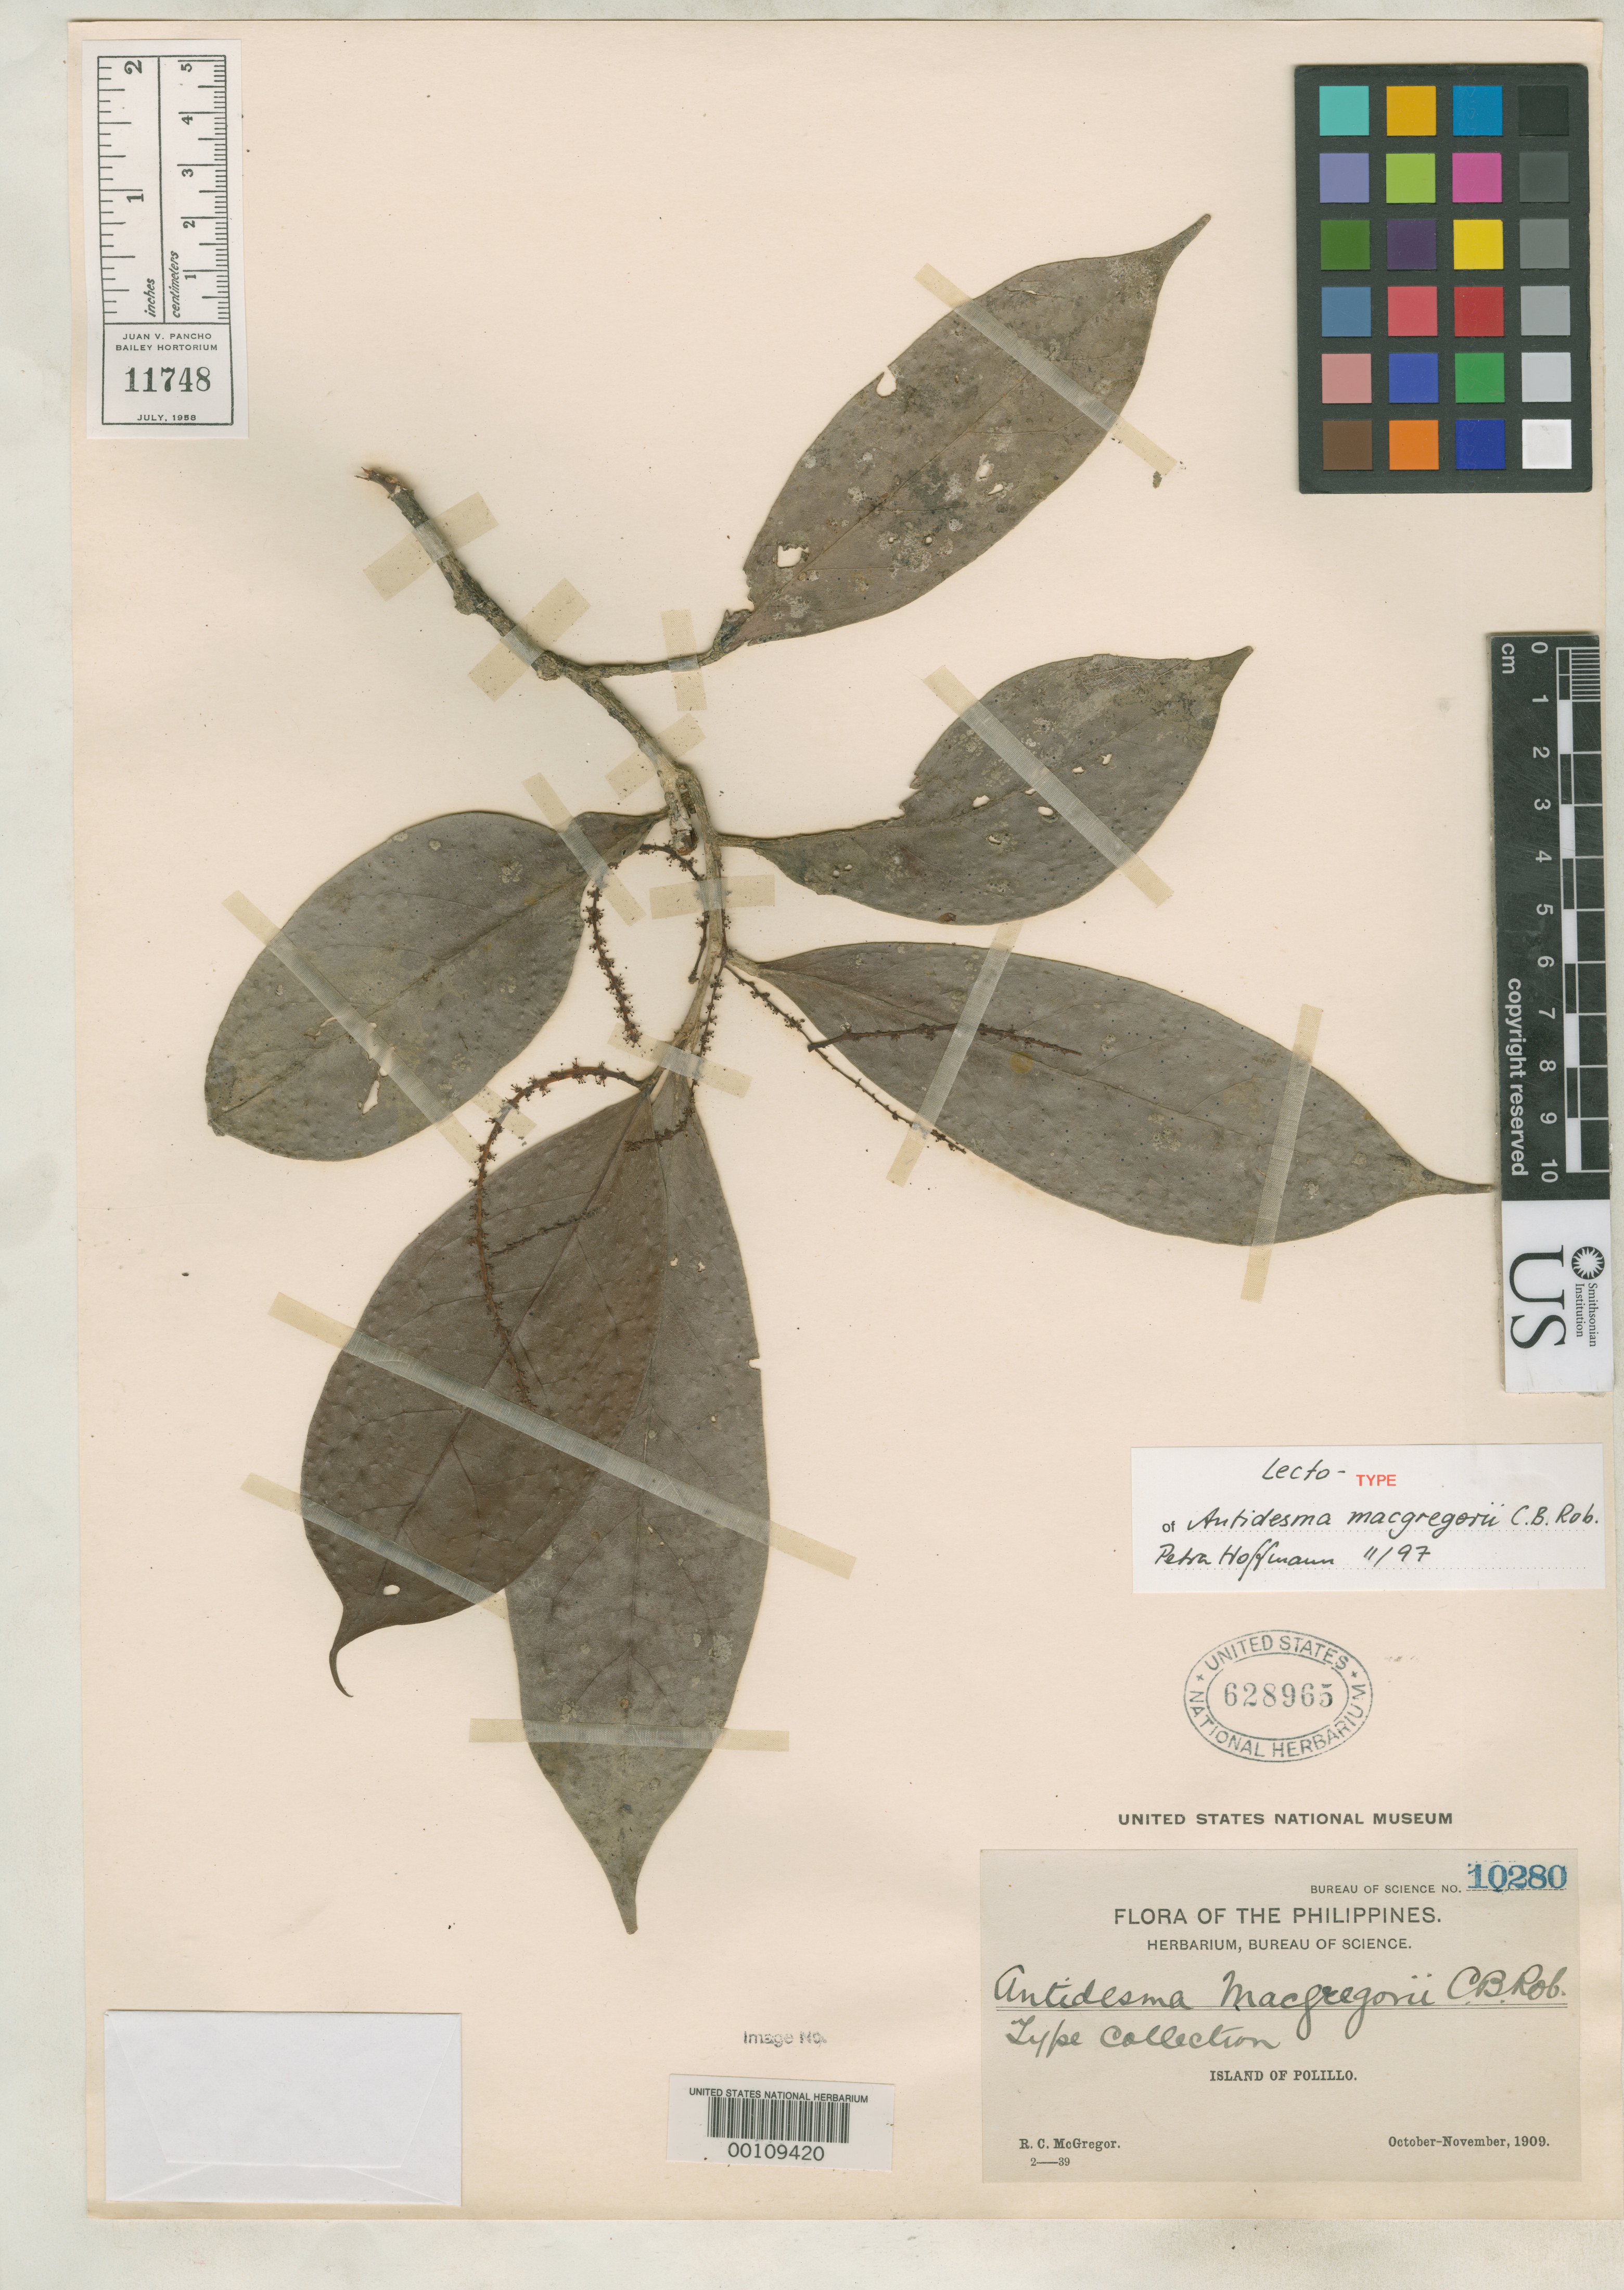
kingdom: Plantae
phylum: Tracheophyta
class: Magnoliopsida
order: Malpighiales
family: Phyllanthaceae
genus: Antidesma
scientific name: Antidesma macgregorii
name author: C.B. Rob.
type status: Isotype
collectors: R. C. McGregor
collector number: Bur. Sci. 10280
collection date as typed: Oct 1909 to -- Nov 1909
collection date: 1909-10/1909-11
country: Philippines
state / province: Calabarzon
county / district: Quezon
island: Polillo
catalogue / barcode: US 628965